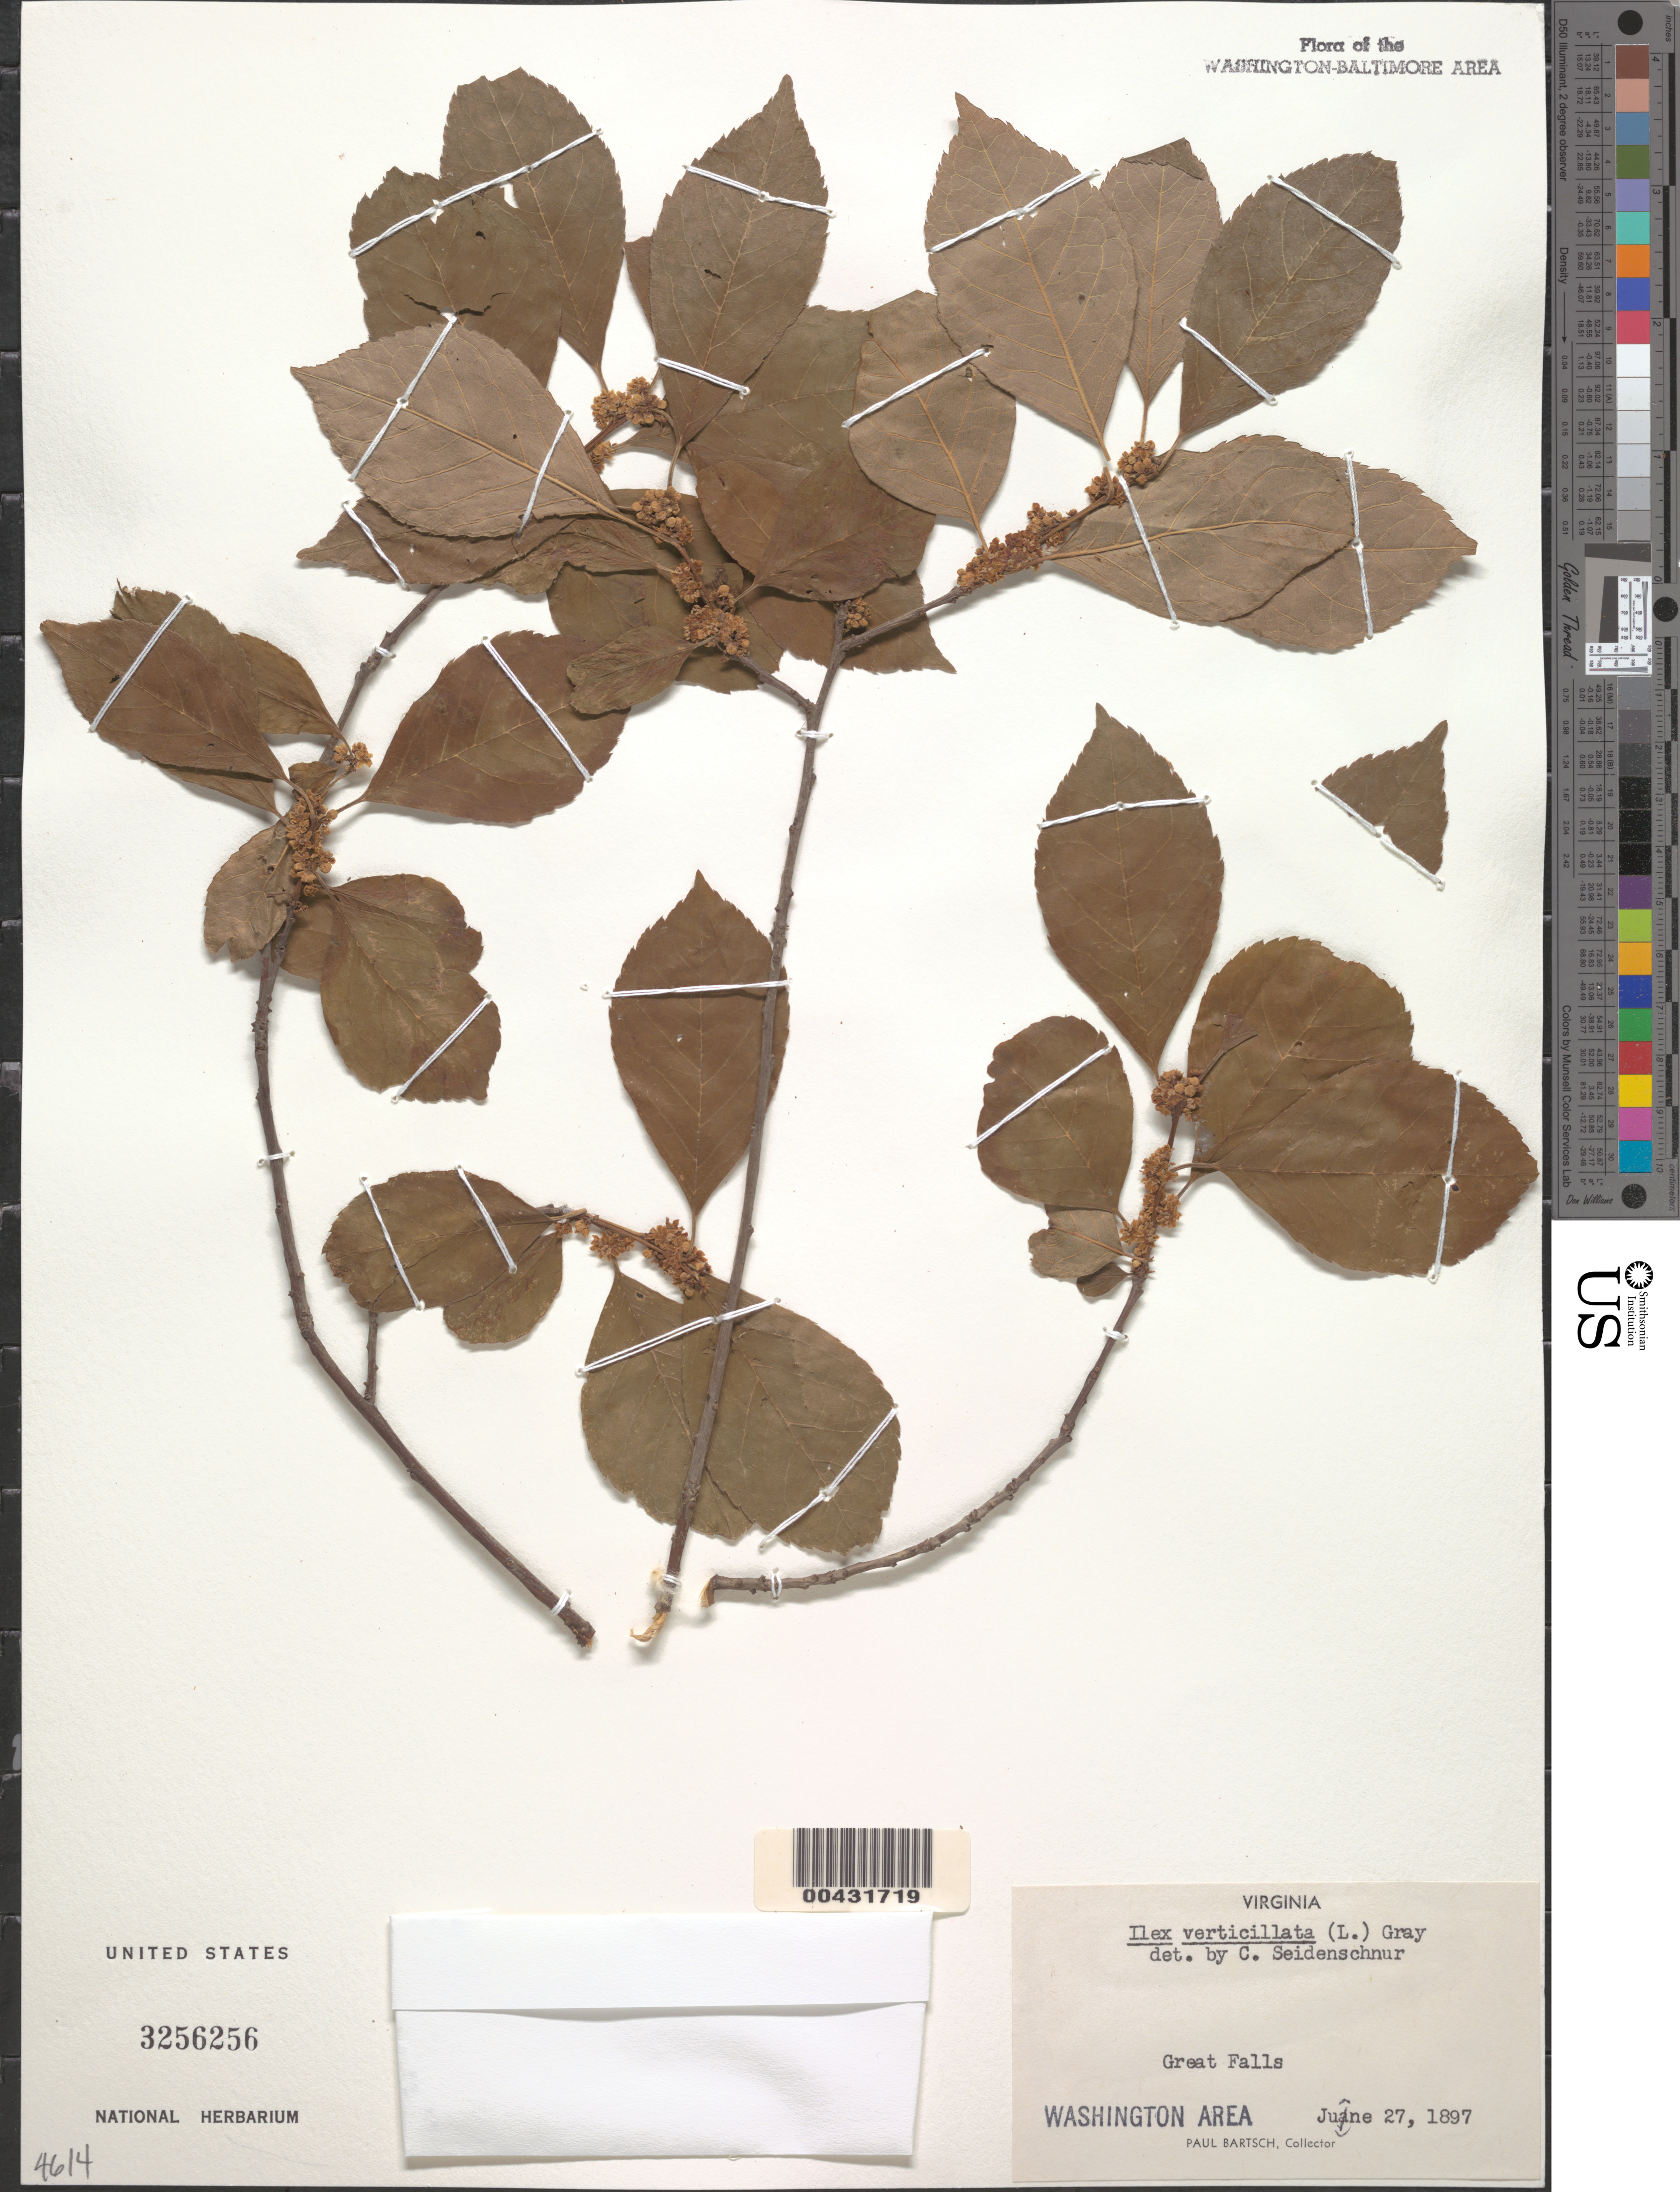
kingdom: Plantae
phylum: Tracheophyta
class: Magnoliopsida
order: Aquifoliales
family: Aquifoliaceae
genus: Ilex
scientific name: Ilex verticillata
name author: (L.) A. Gray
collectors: P. Bartsch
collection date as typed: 27 Jun 1897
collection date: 1897-06-27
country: United States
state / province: Virginia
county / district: Fairfax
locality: Great Falls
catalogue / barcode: US 3256256